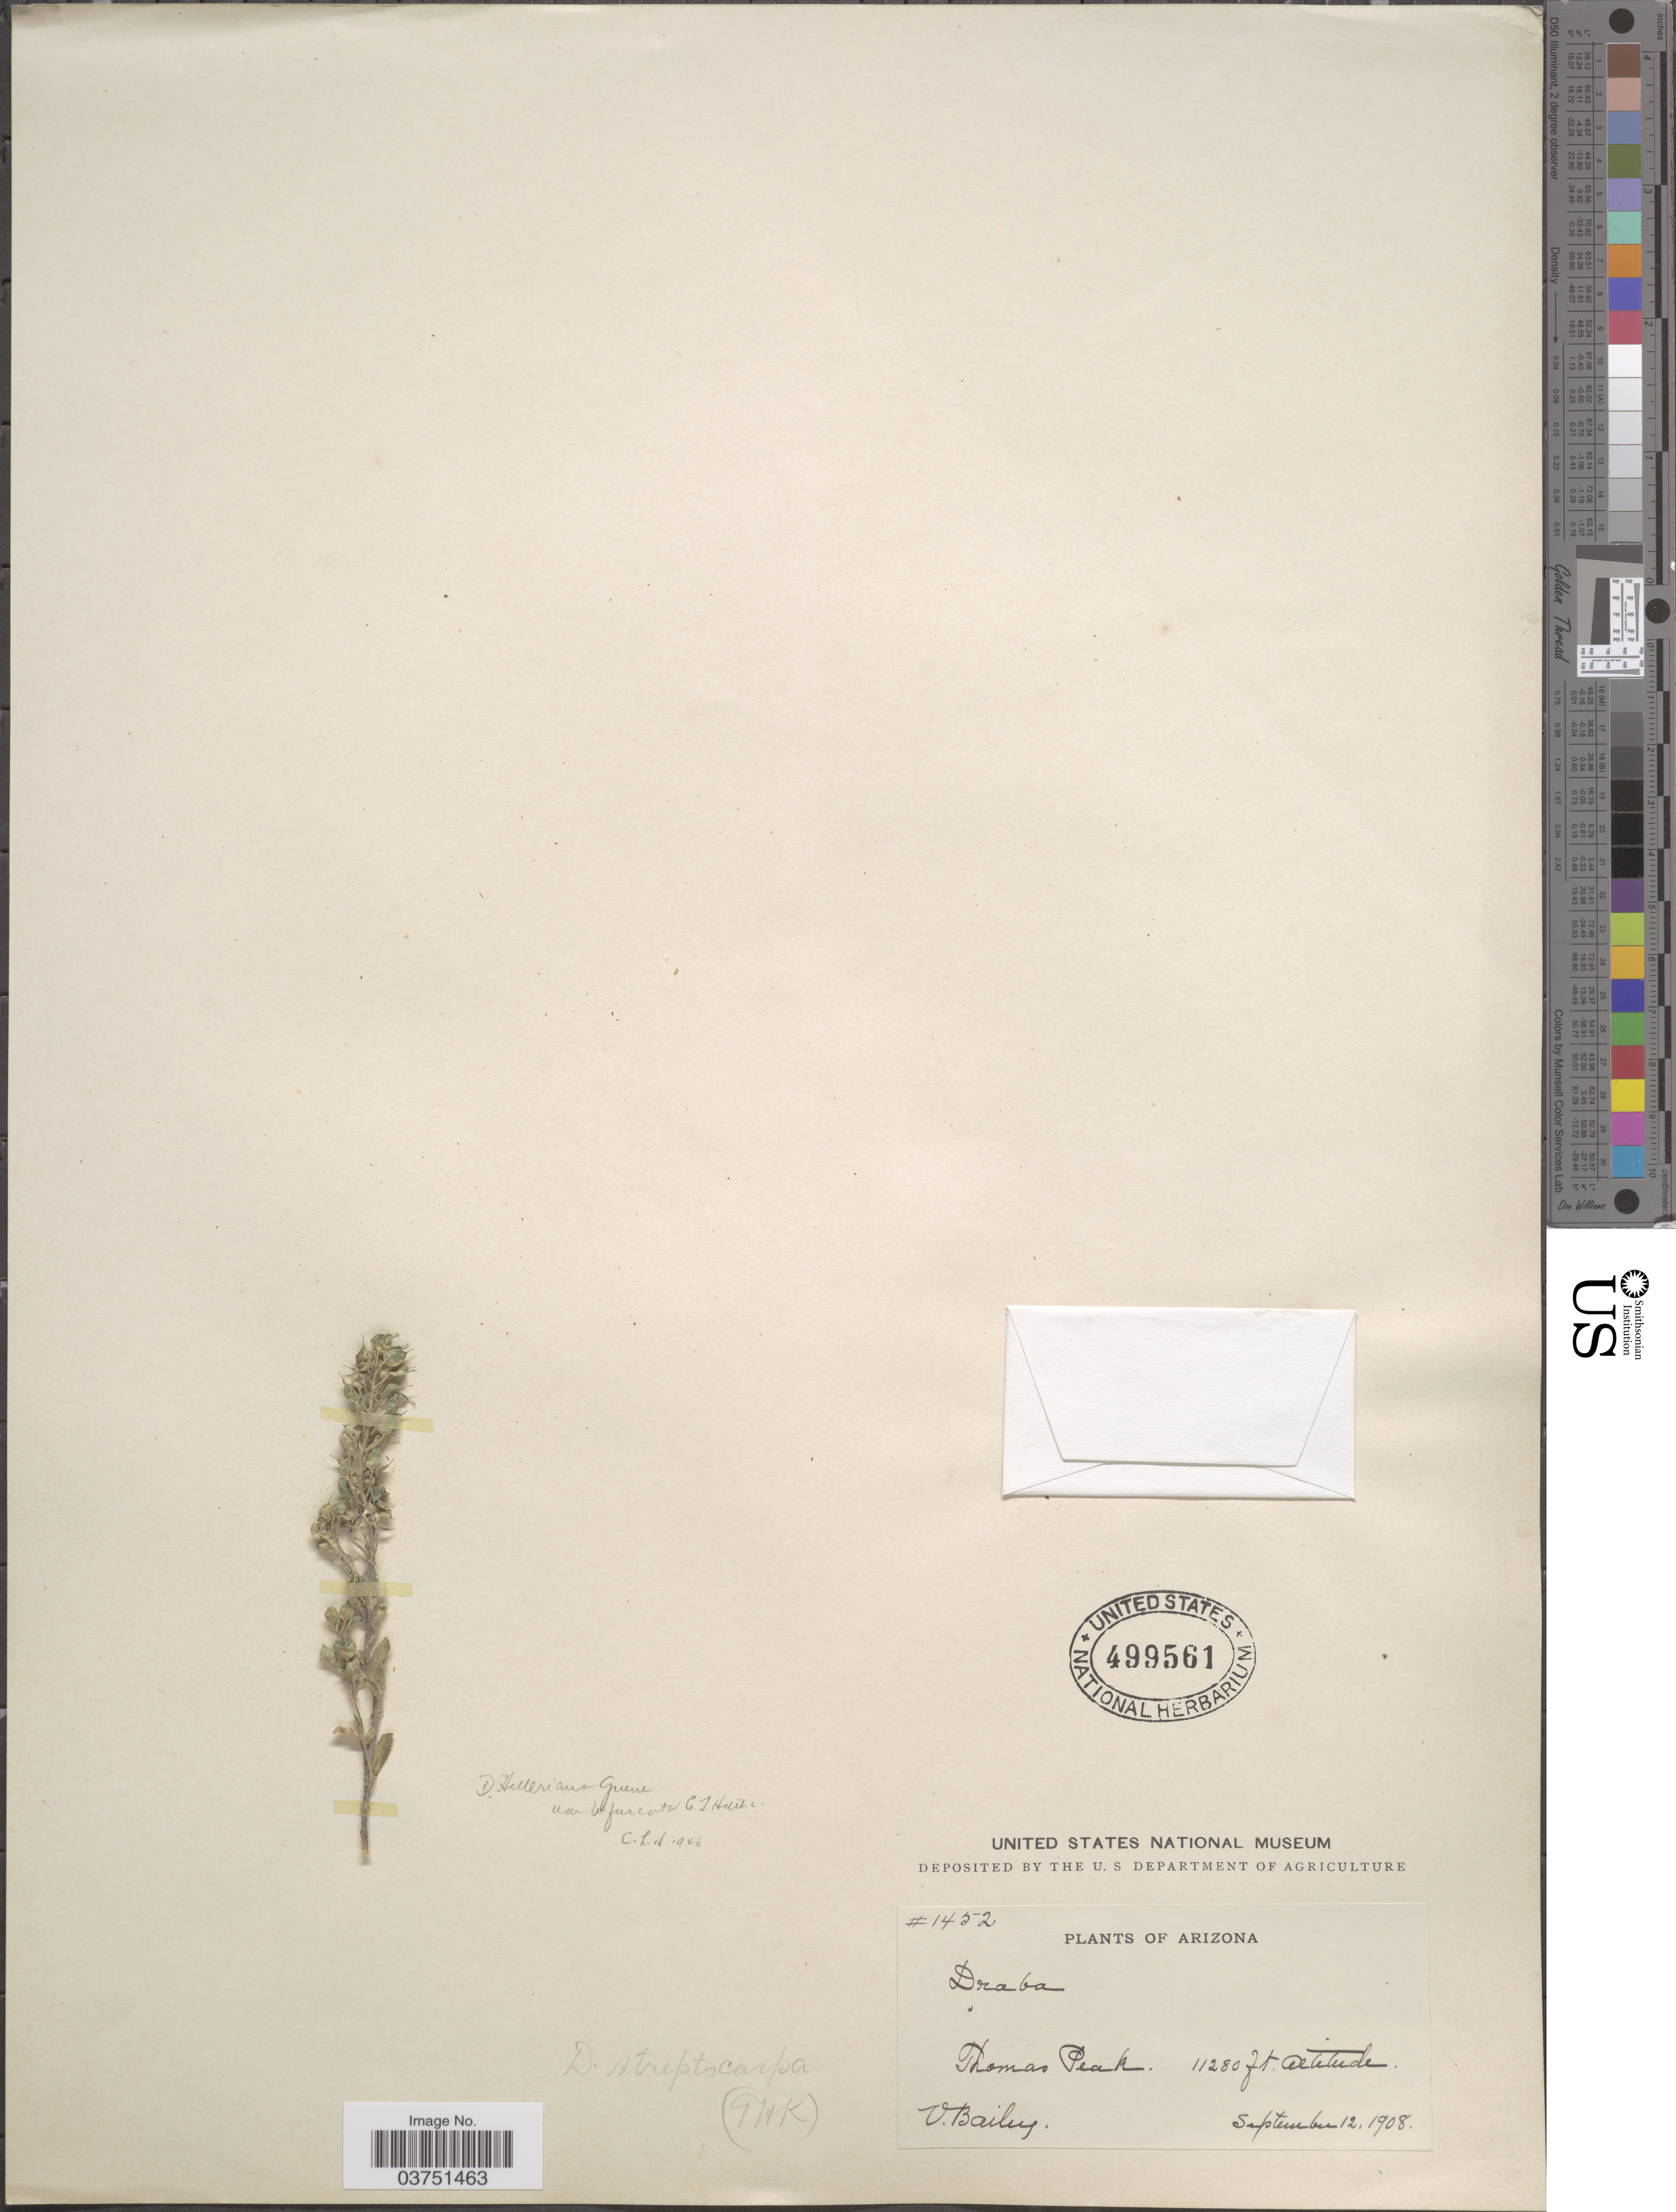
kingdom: Plantae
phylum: Tracheophyta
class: Magnoliopsida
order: Brassicales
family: Brassicaceae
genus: Draba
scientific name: Draba helleriana var. bifurcata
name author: C.L. Hitchc.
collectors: O. Bailey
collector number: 1452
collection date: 1908-09-12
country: United States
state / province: Arizona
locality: Thomas Peak.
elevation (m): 3438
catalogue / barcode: US 499561